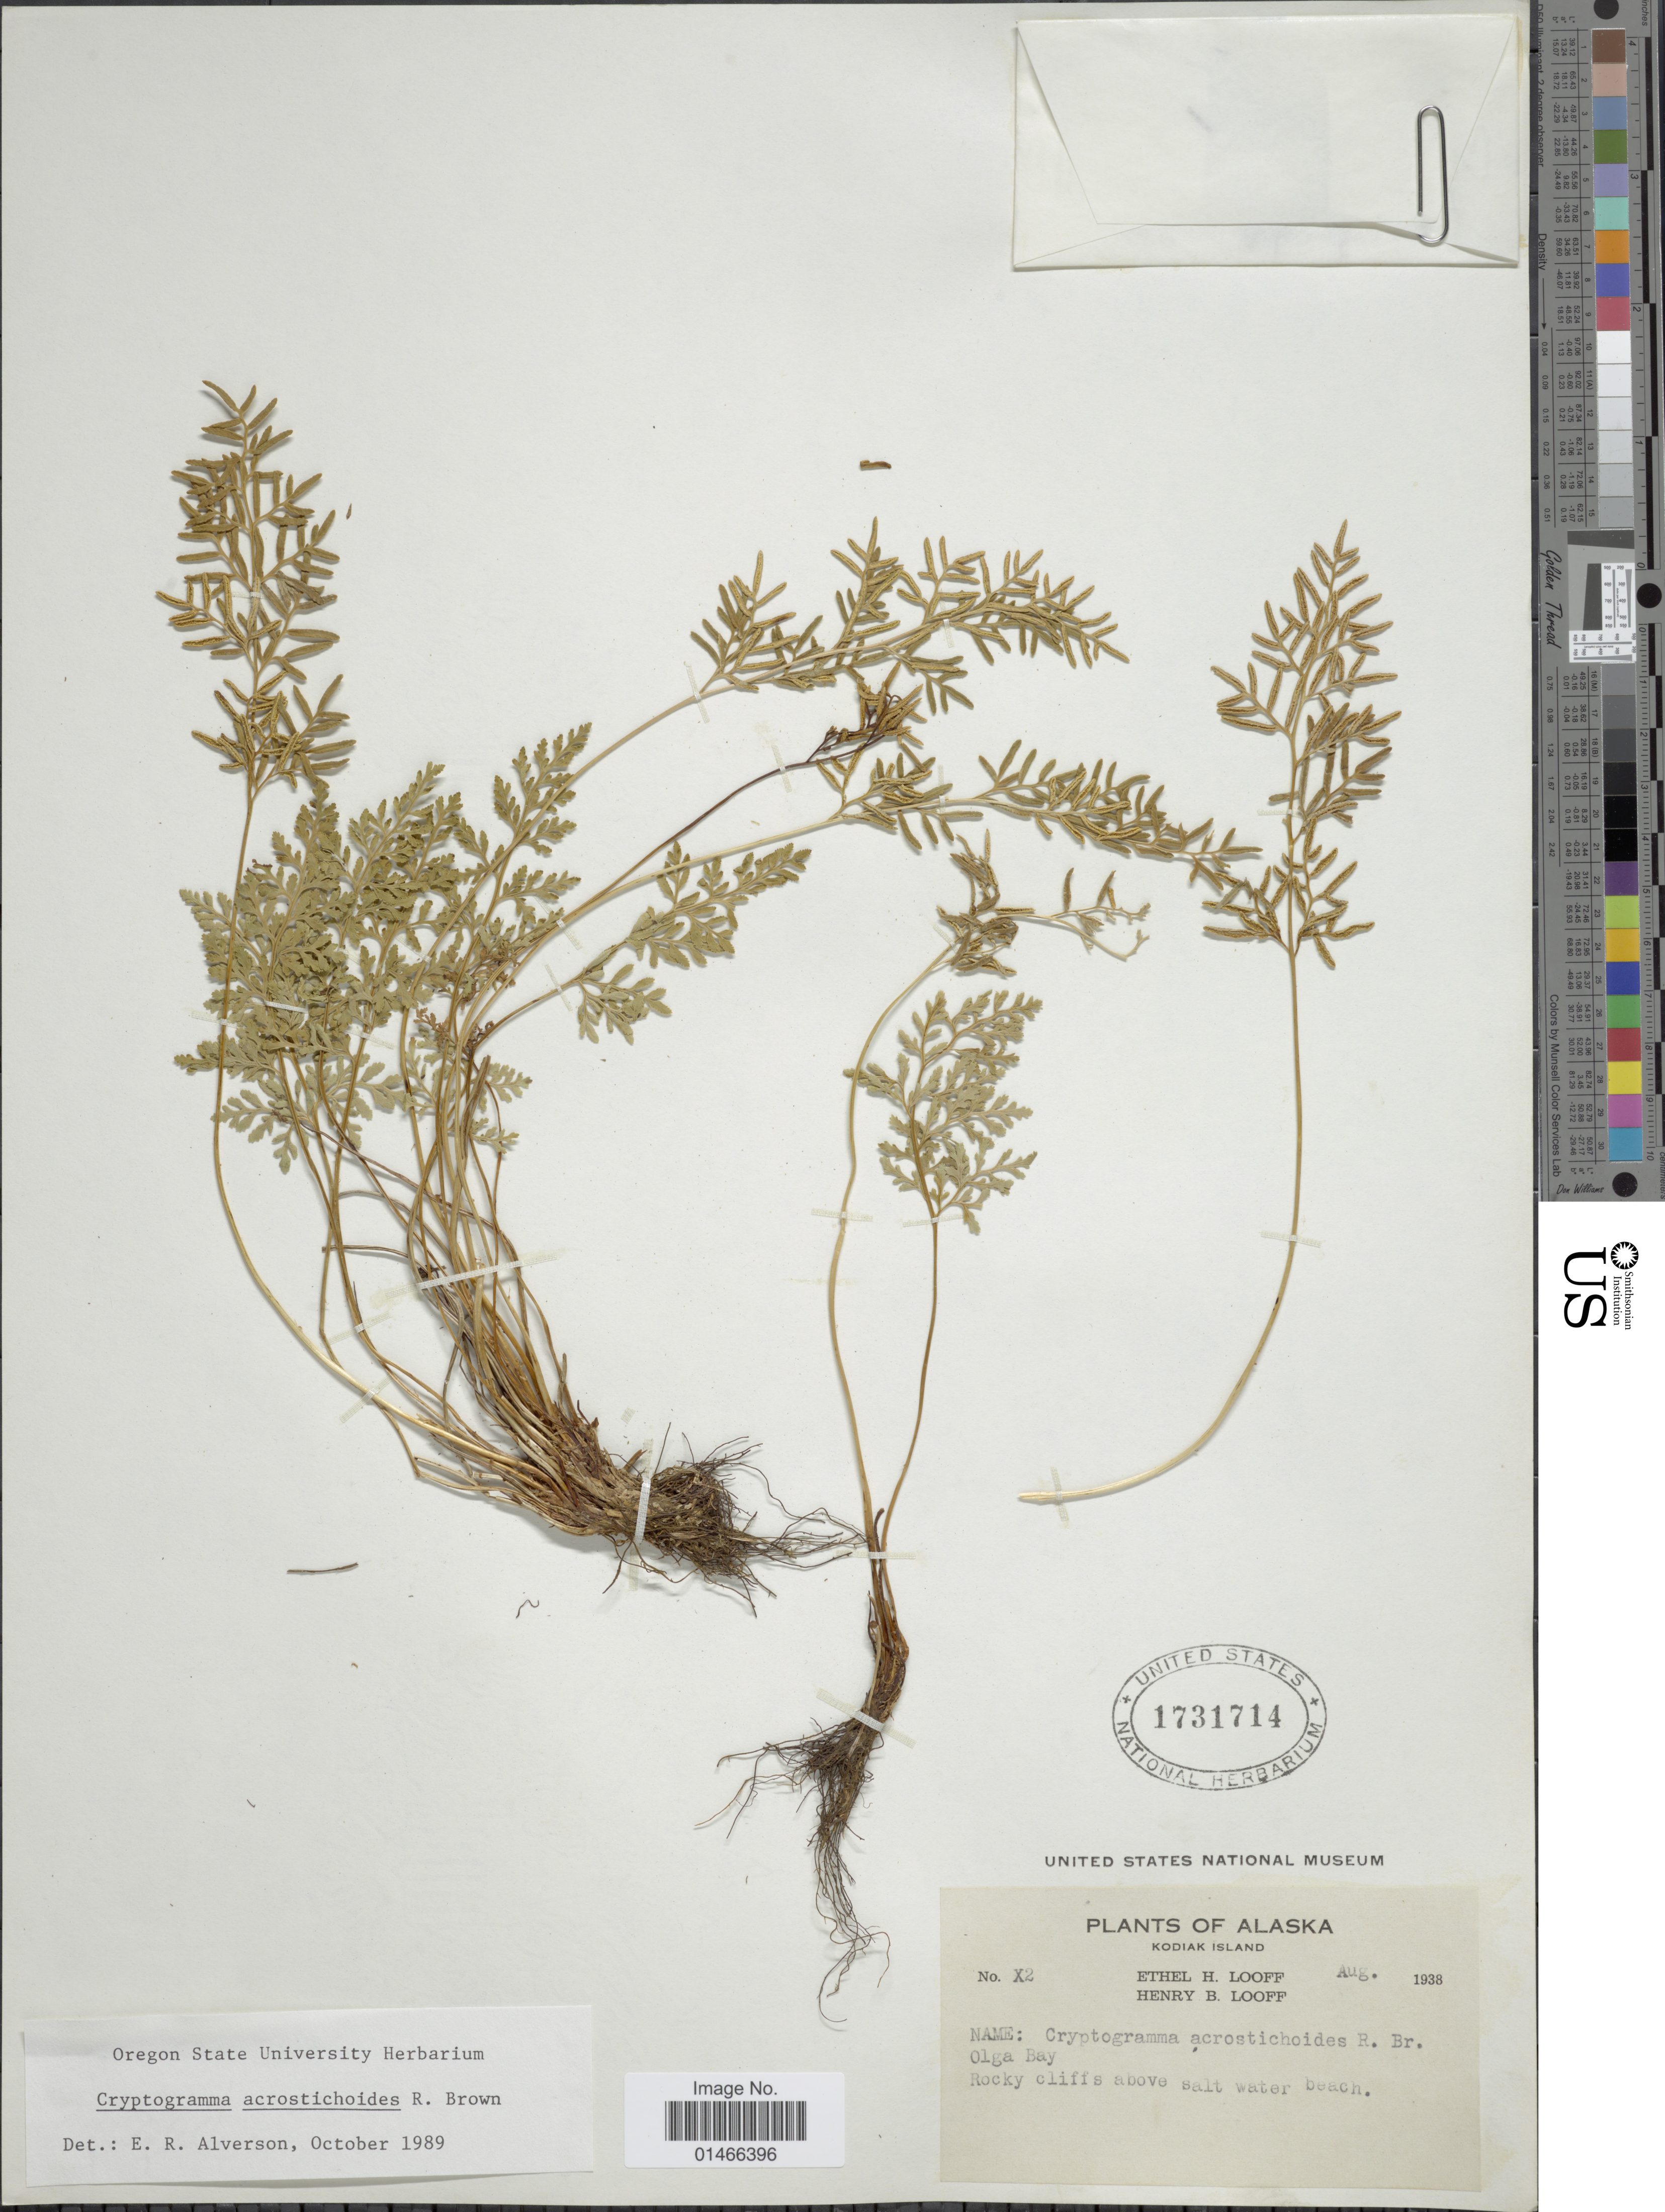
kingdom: Plantae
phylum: Tracheophyta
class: Polypodiopsida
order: Polypodiales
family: Pteridaceae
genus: Cryptogramma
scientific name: Cryptogramma acrostichoides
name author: R. Br.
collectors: E. Looff & H. Looff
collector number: X2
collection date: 1938-08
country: United States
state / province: Alaska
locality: Kodiak Island. Olga Bay. Rocky cliffs above salt water beach.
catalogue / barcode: US 1731714